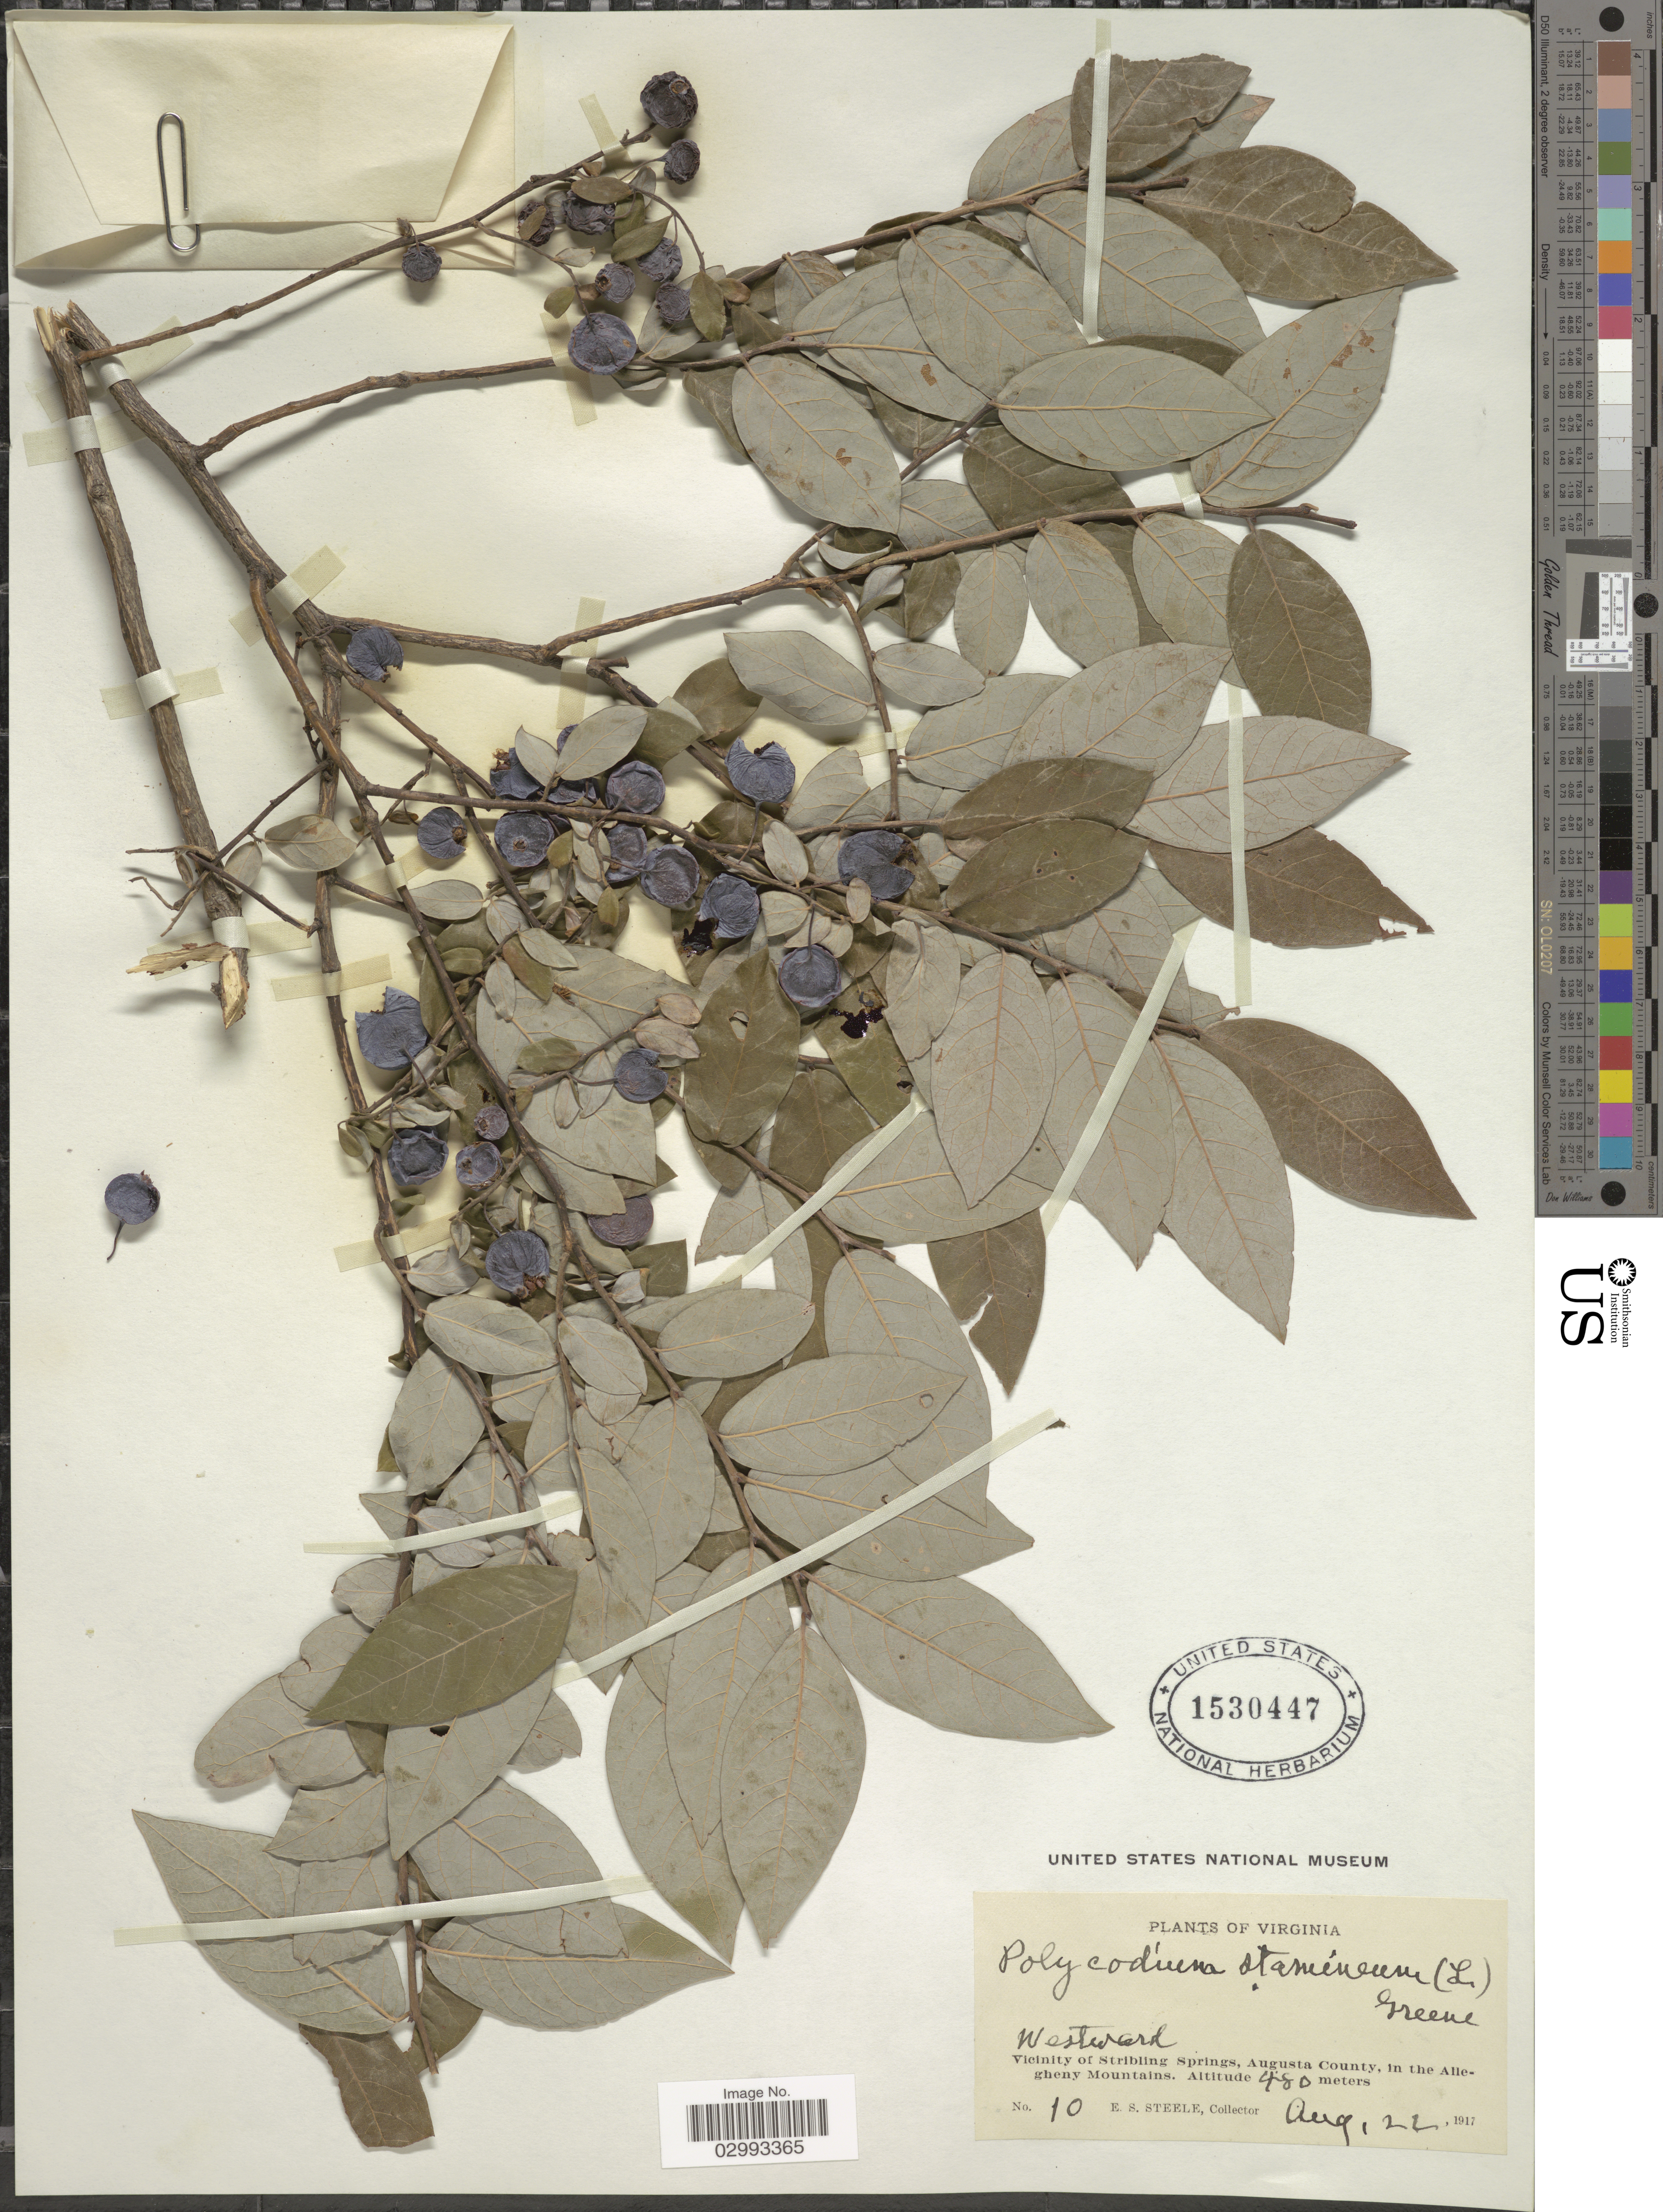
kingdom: Plantae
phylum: Tracheophyta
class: Magnoliopsida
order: Ericales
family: Ericaceae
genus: Polycodium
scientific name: Polycodium stamineum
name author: (L.) Greene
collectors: E. Steele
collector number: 10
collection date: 1917-08-22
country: United States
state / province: Virginia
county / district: Augusta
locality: Westward. Vicinity of Stribling Springs, Augusta County, in the Allegheny Mountains.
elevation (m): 480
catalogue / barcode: US 1530447